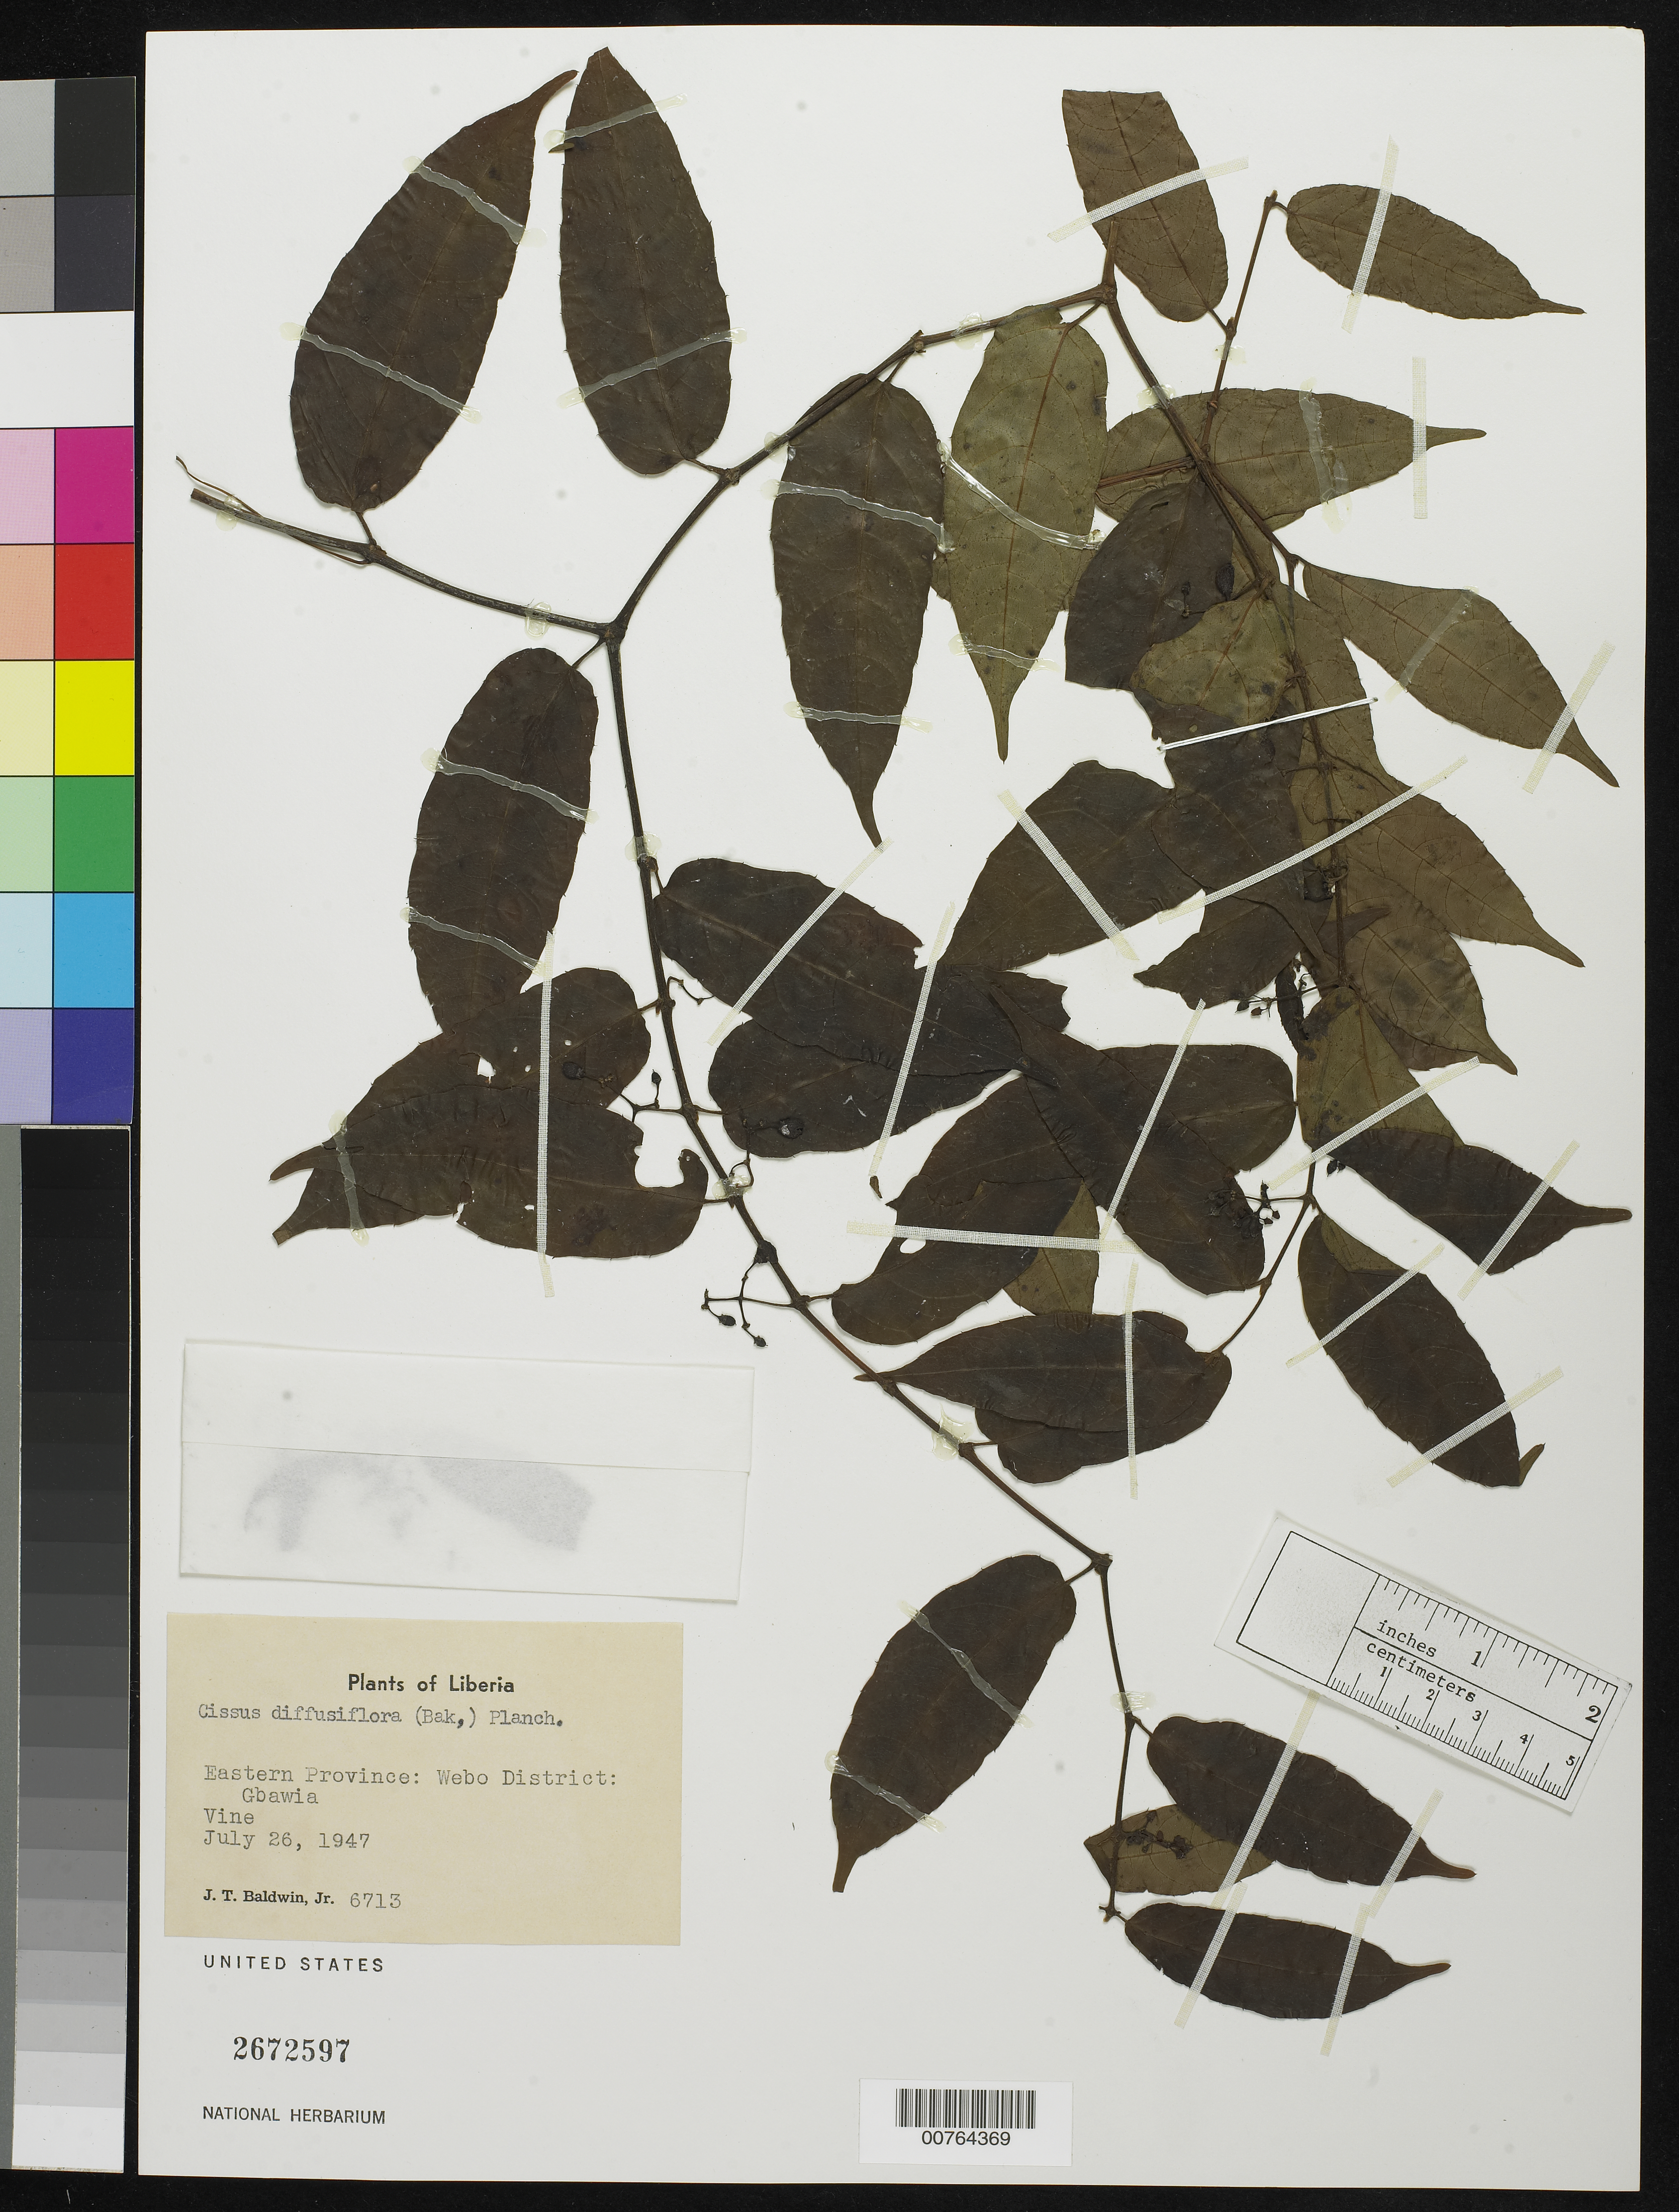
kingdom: Plantae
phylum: Tracheophyta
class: Magnoliopsida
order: Vitales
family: Vitaceae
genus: Cissus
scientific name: Cissus diffusiflora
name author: (Baker) Planch.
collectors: J. T. Baldwin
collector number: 6713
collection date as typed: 26 Jul 1947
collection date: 1947-07-26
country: Liberia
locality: Eastern Province: Webo District: Gbawia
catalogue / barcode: US 2672597